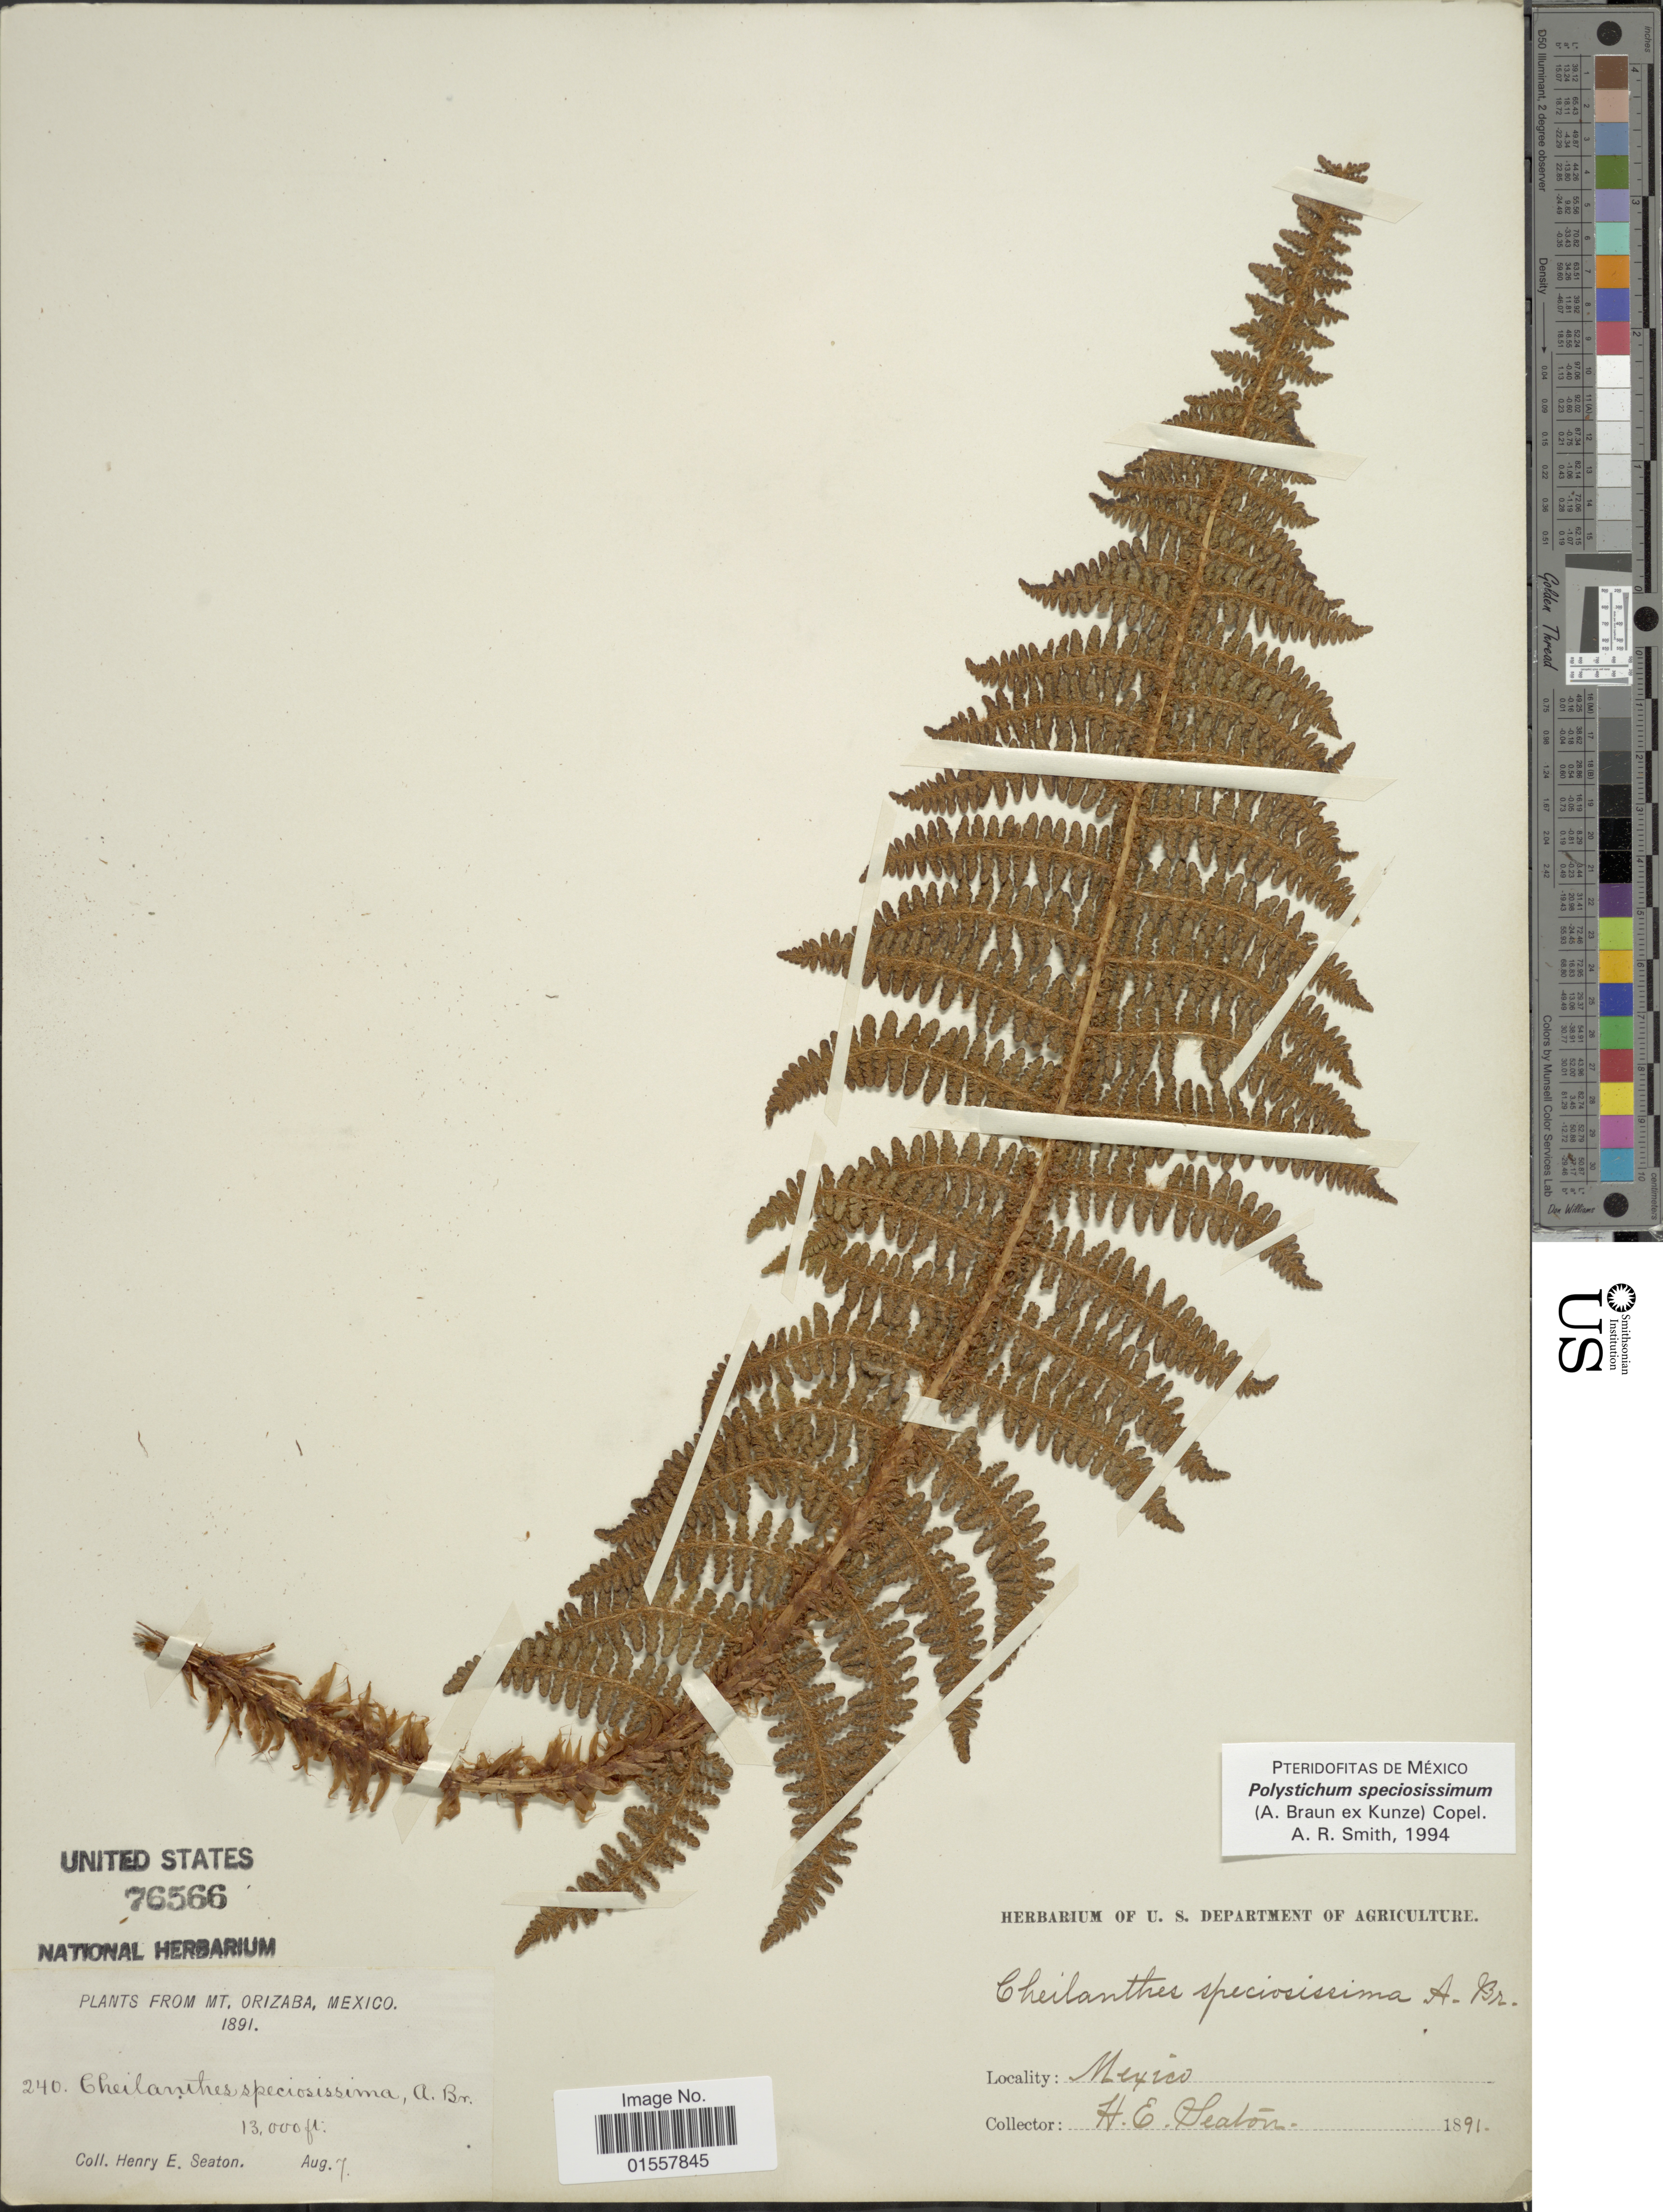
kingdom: Plantae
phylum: Tracheophyta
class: Polypodiopsida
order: Polypodiales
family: Dryopteridaceae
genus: Polystichum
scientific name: Polystichum speciosissimum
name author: (A. Braun ex Kunze) Copel.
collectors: H. E. Seaton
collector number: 240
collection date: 1891-08-07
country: Mexico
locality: Mt. Orizaba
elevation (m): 3962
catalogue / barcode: US 76566